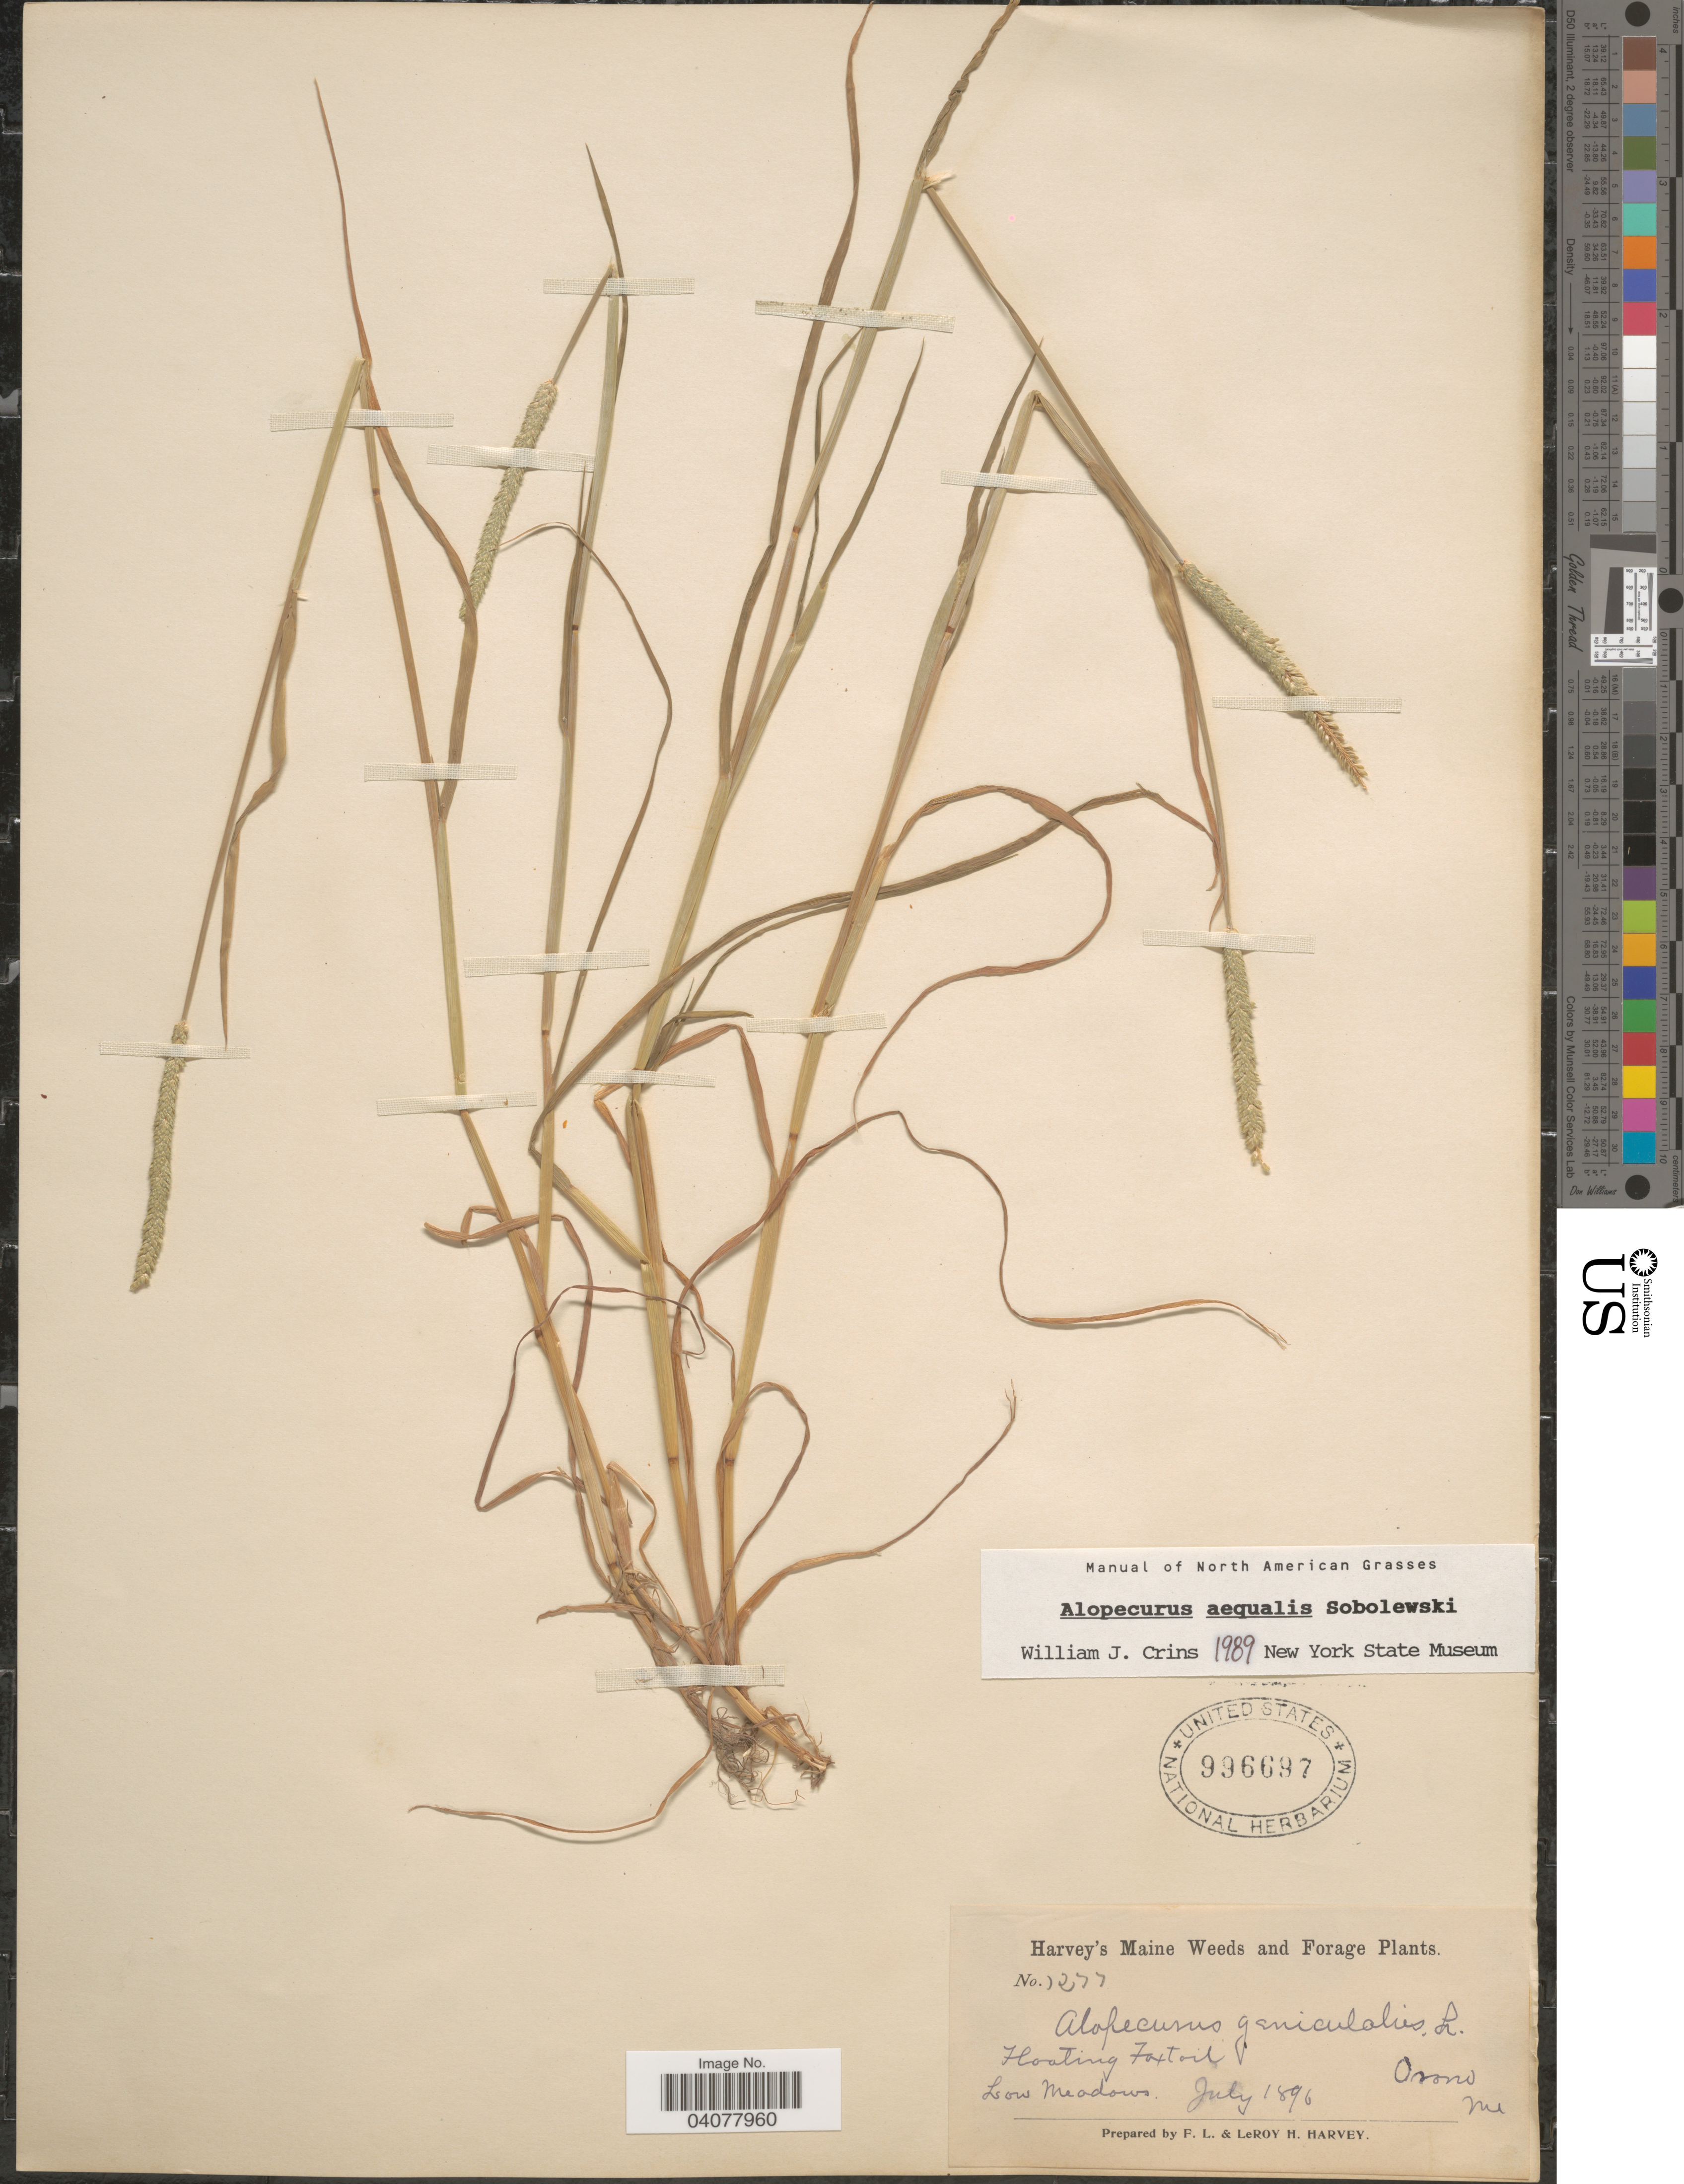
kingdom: Plantae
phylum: Tracheophyta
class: Liliopsida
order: Poales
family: Poaceae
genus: Alopecurus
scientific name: Alopecurus aequalis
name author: Sobol.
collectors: F. L. Harvey & L. H. Harvey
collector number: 1277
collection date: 1896-07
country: United States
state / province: Maine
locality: Floating Foxtoil. Orono.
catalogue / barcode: US 996697